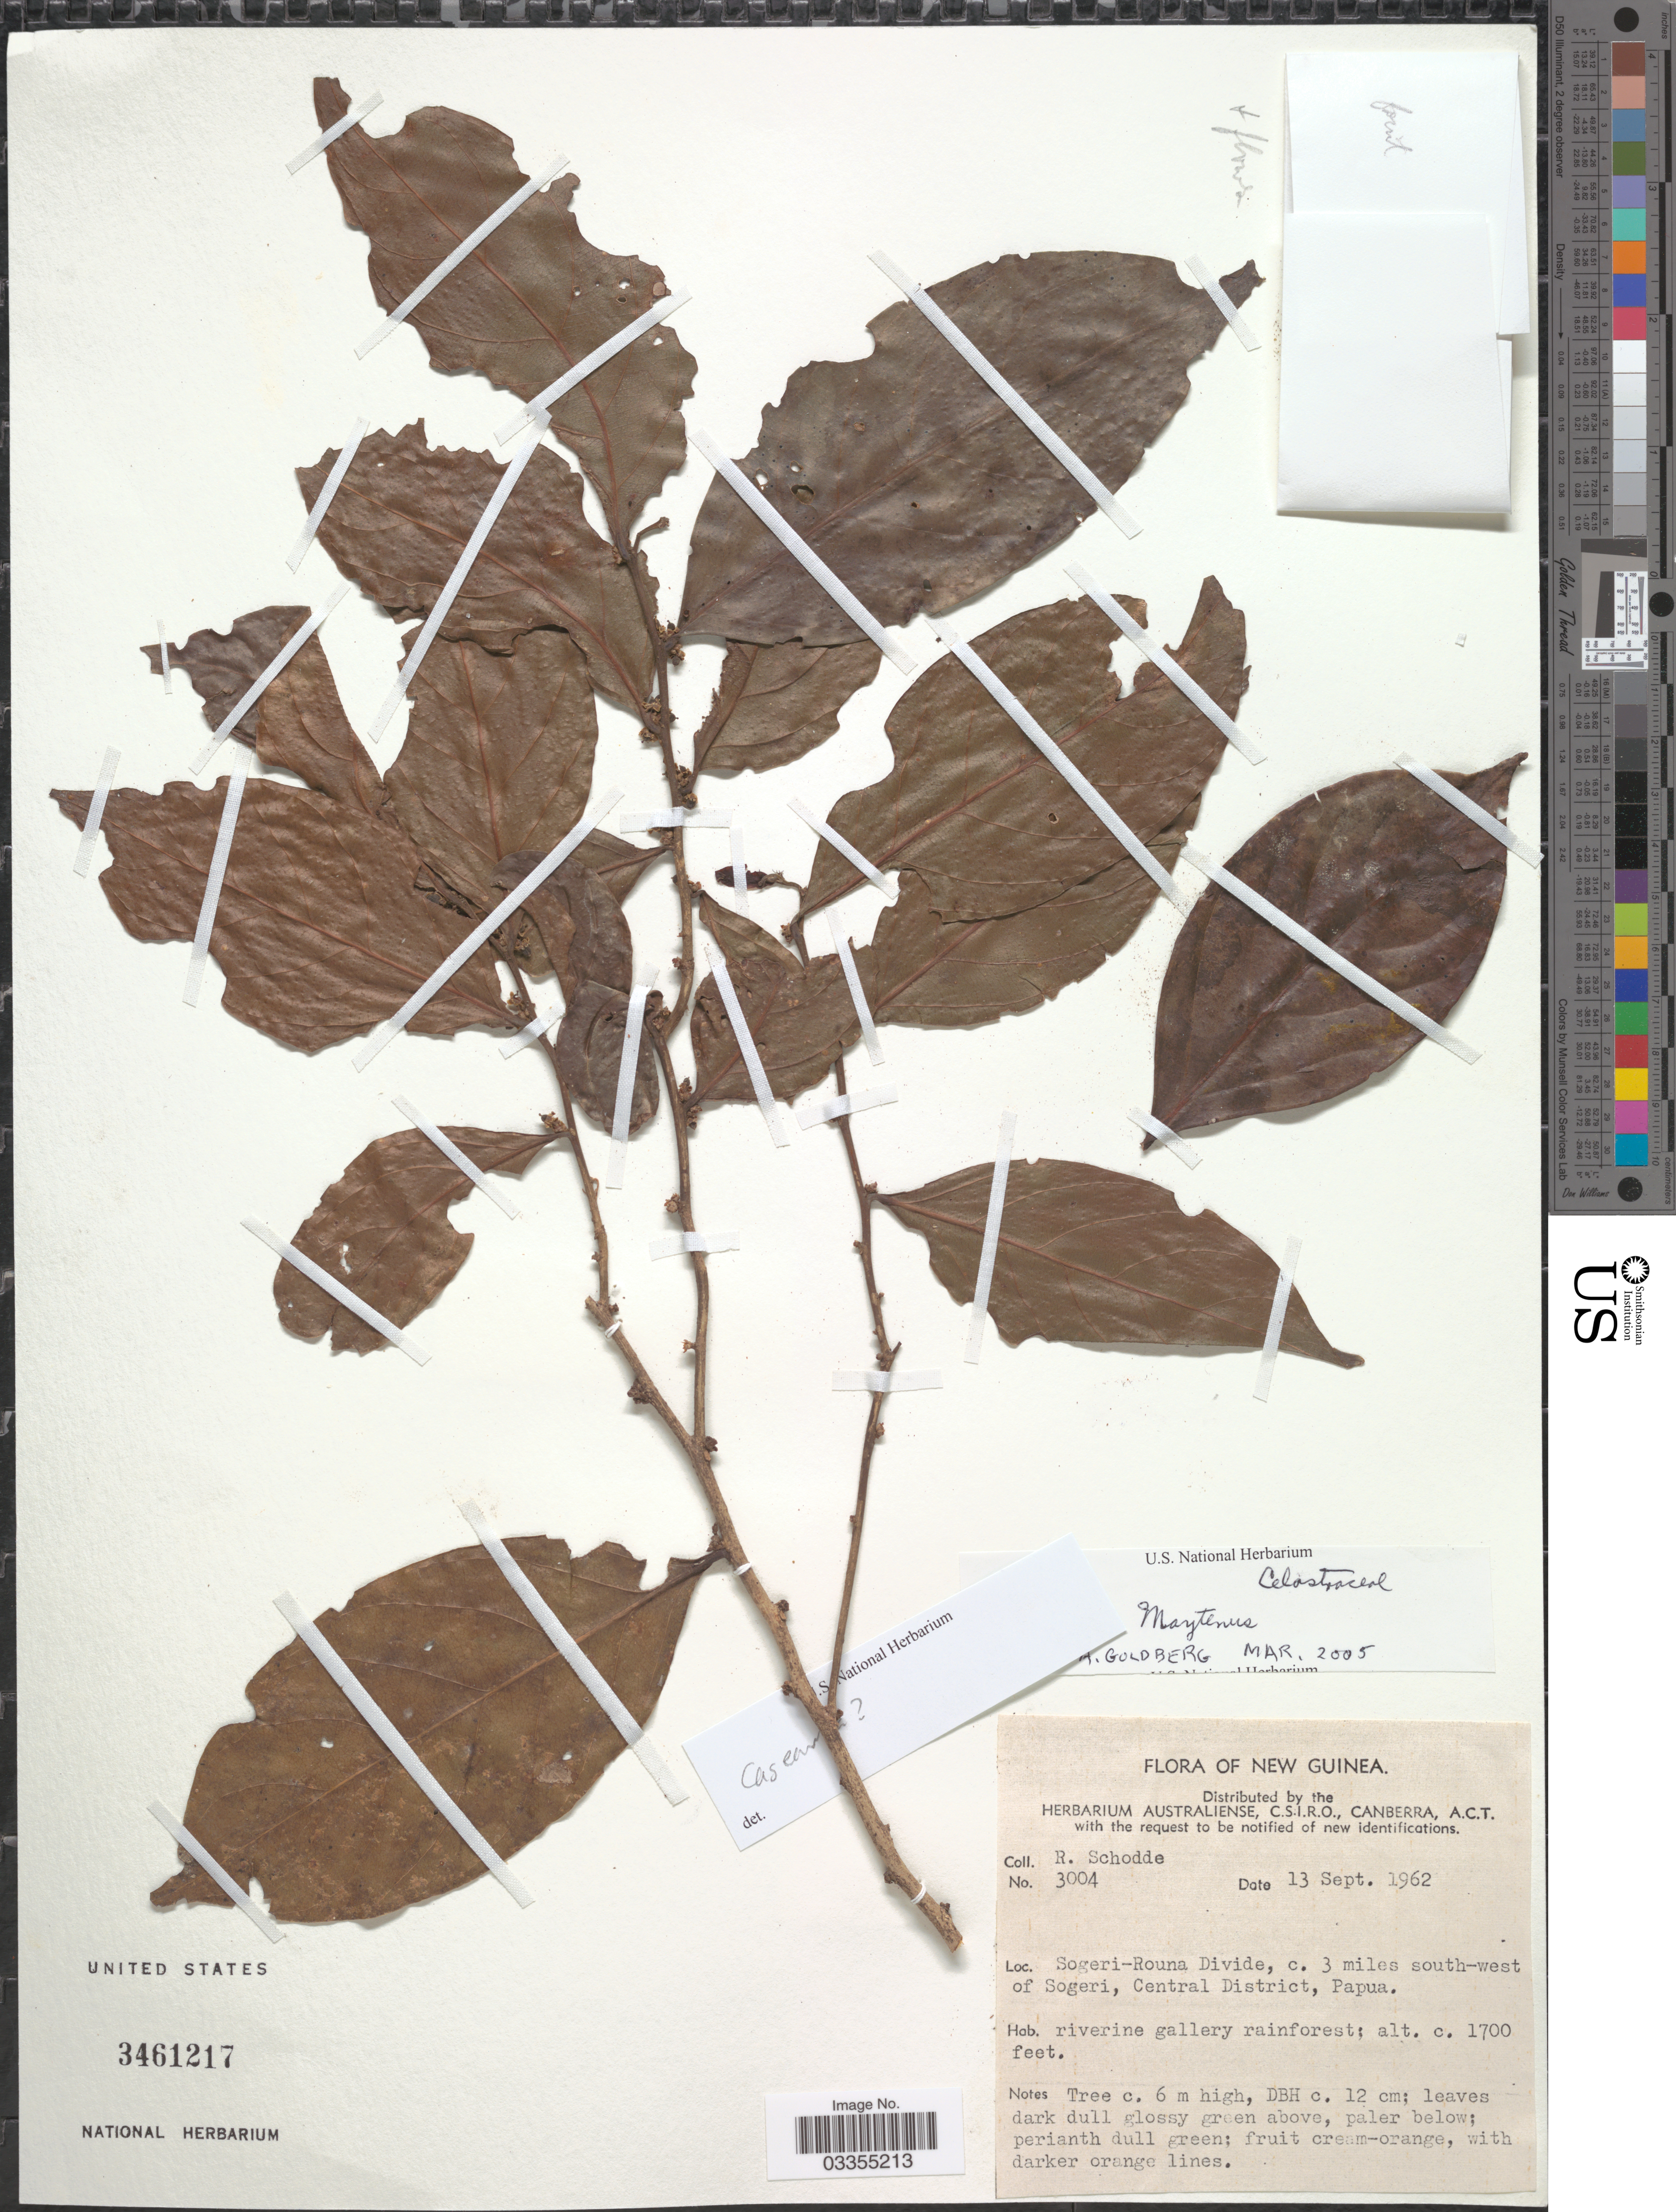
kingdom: Plantae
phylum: Tracheophyta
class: Magnoliopsida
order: Celastrales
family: Celastraceae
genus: Gymnosporia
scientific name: Gymnosporia sp.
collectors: R. Schodde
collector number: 3004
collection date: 1962-09-13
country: Papua New Guinea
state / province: Central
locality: New Guinea. Sogeri-Rouna Divide, c. 3 miles south-west of Sogeri, Central District, Papua.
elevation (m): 518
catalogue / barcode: US 3461217